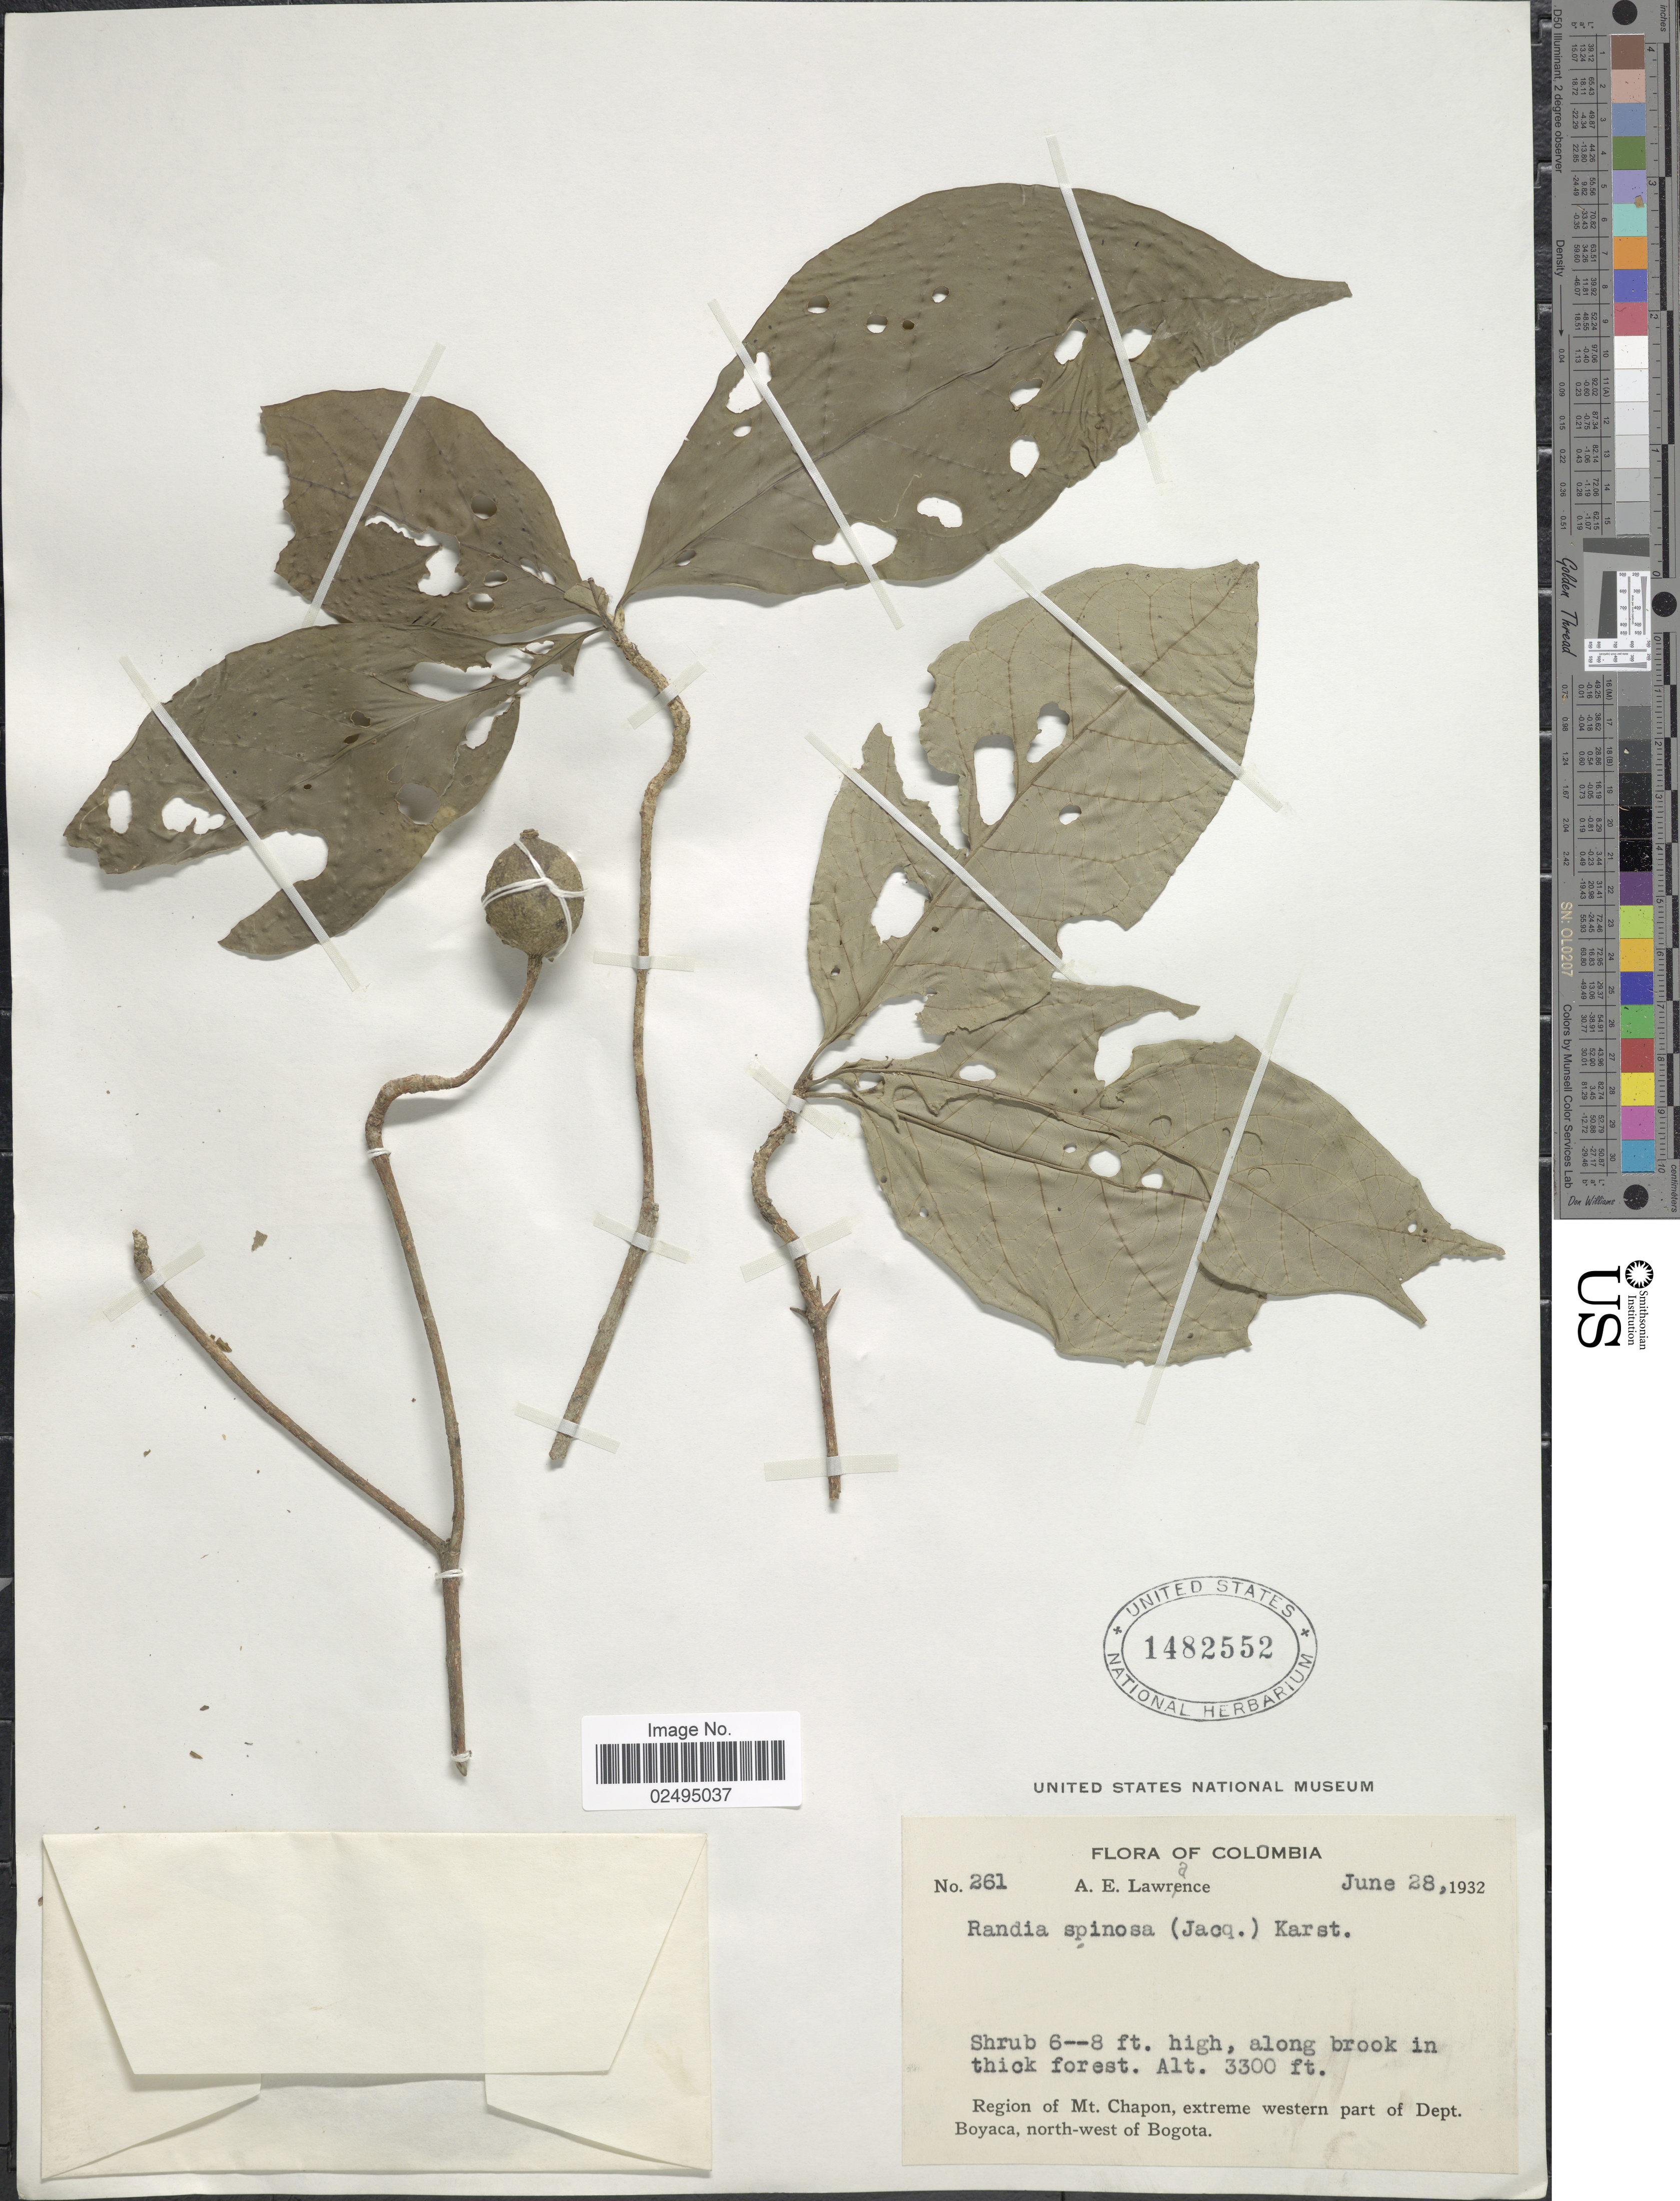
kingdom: Plantae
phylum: Tracheophyta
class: Magnoliopsida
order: Gentianales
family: Rubiaceae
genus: Randia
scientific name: Randia armata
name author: (Sw.) DC.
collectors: A. Lawrance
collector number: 261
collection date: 1932-06-28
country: Colombia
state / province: Boyacá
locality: Region of Mt. Chapon, extreme western part of Dept. Boyaca, north west of Bogota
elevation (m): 1006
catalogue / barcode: US 1482552